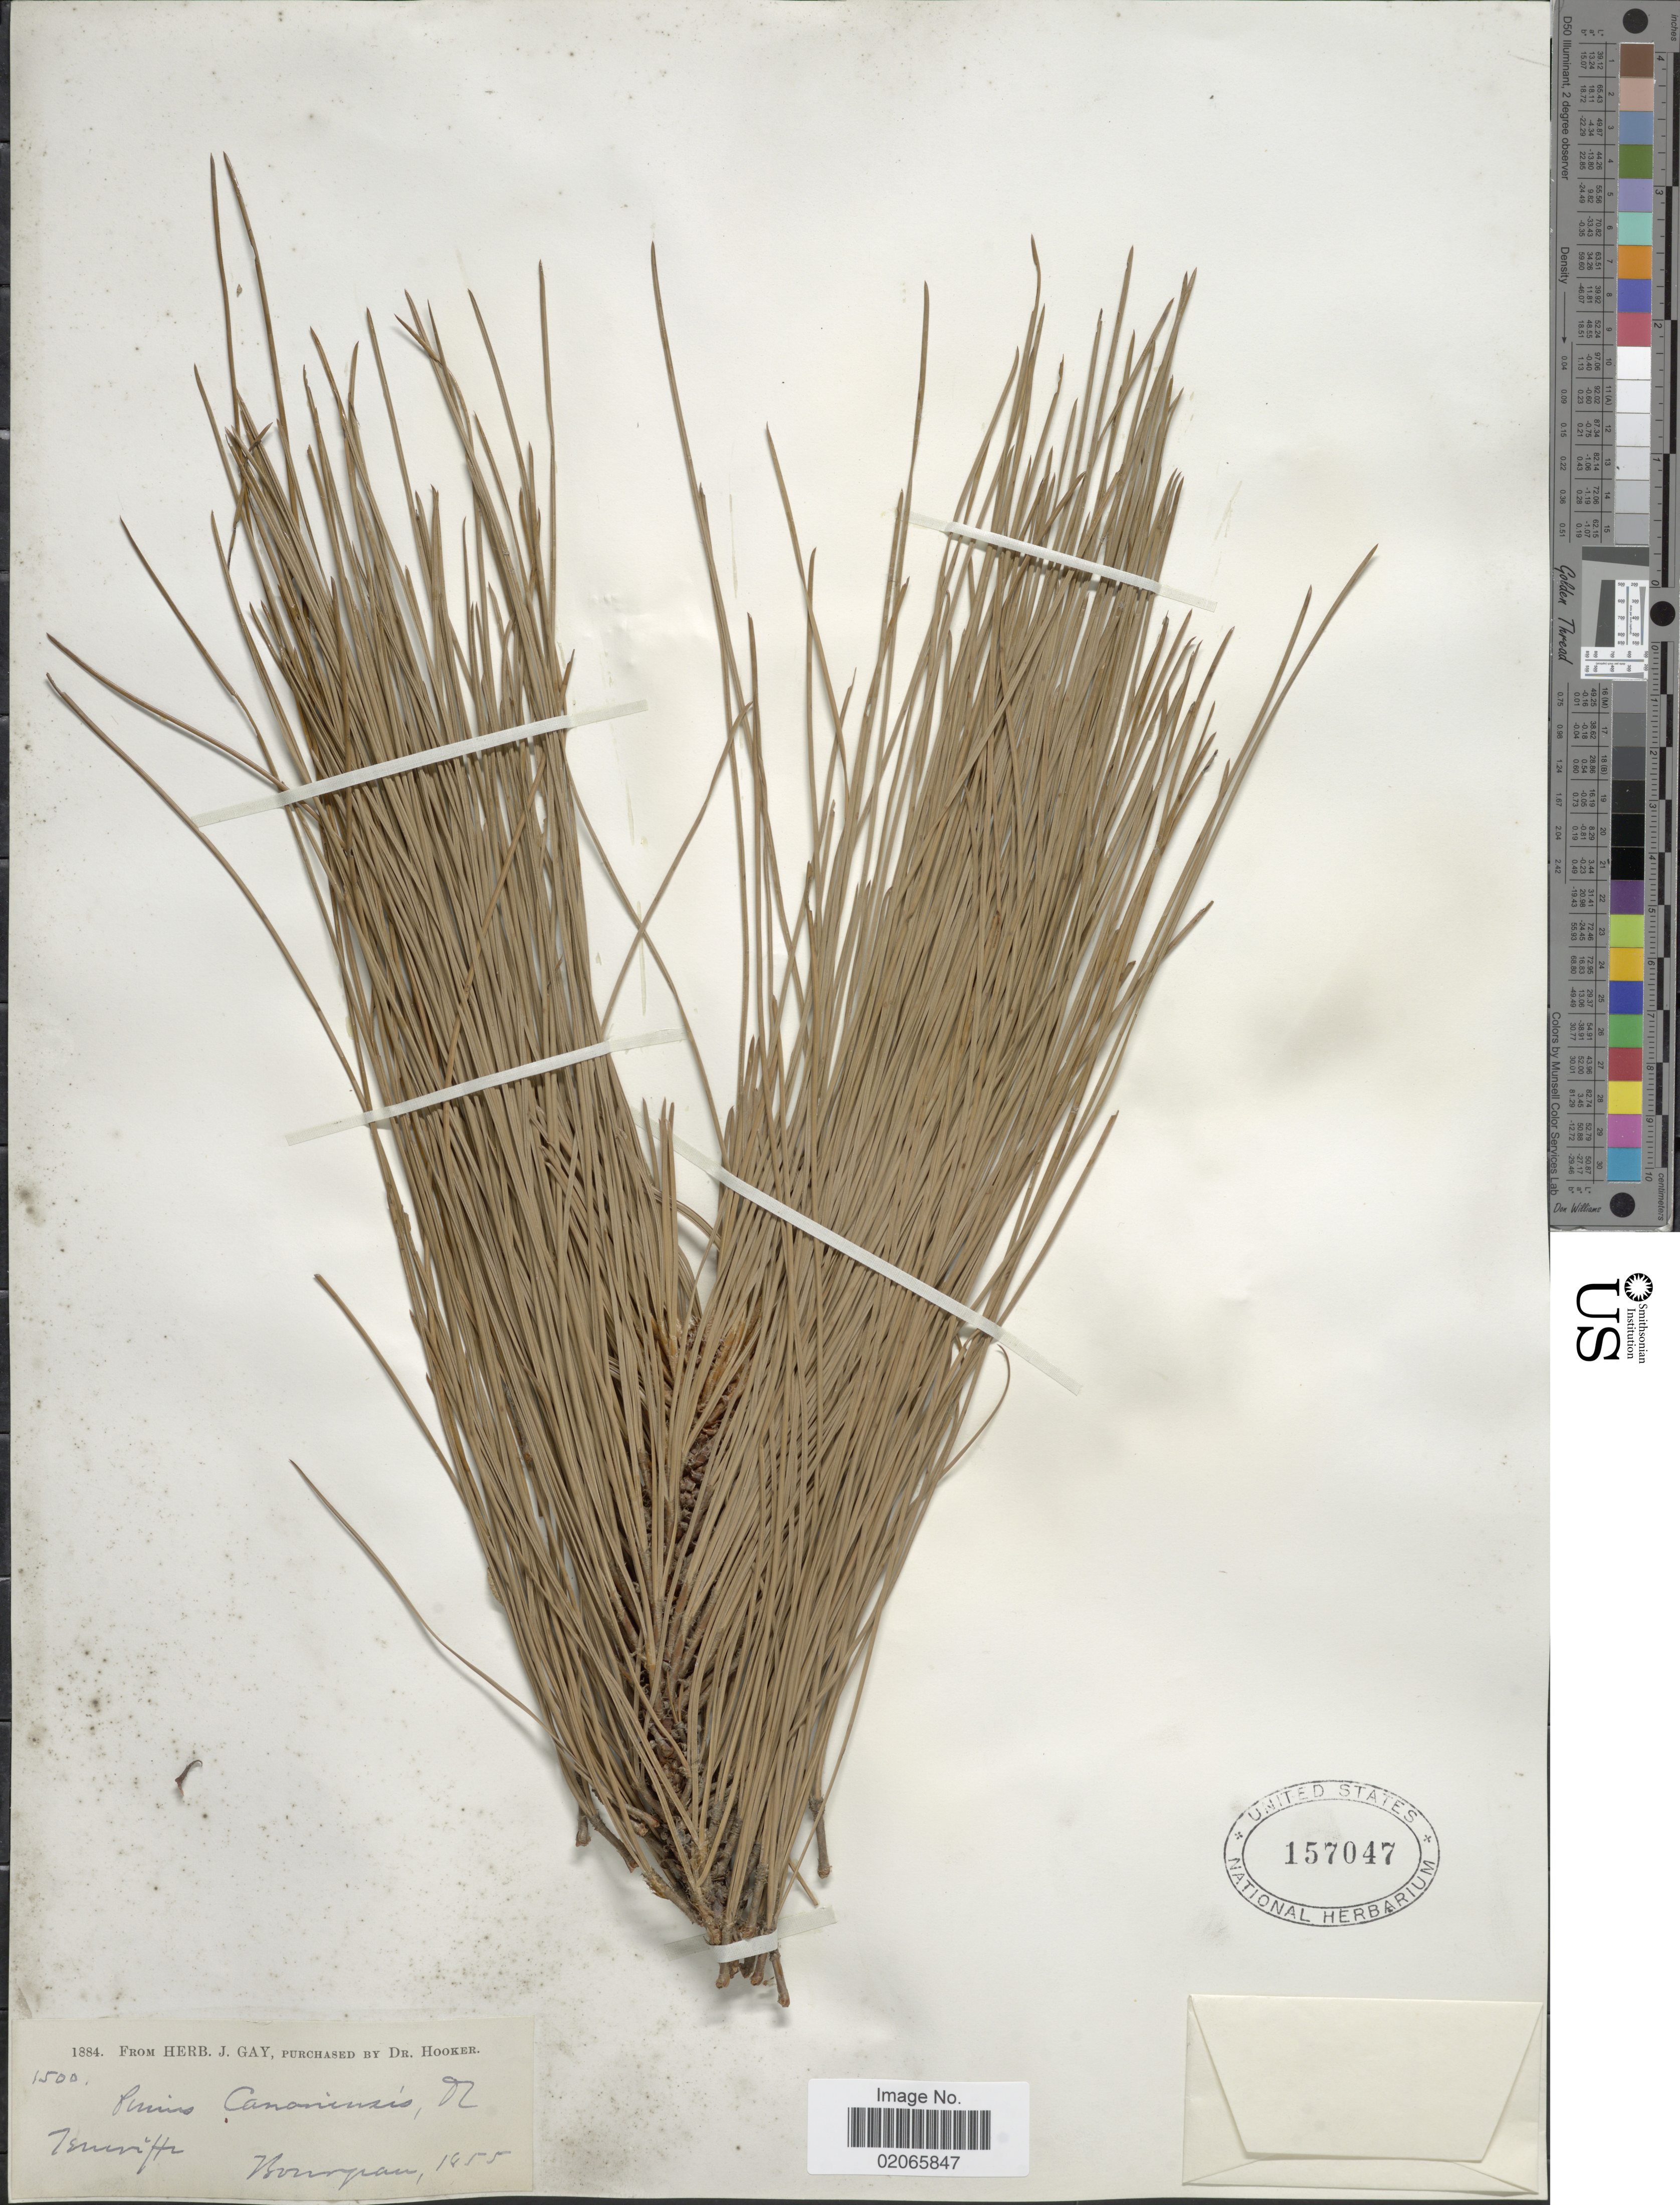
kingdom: Plantae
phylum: Tracheophyta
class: Pinopsida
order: Pinales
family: Pinaceae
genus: Pinus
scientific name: Pinus canariensis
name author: C. Sm.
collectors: -. Bourgeau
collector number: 1500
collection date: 1855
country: Spain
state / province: Canarias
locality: Teneriffe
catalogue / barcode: US 157047